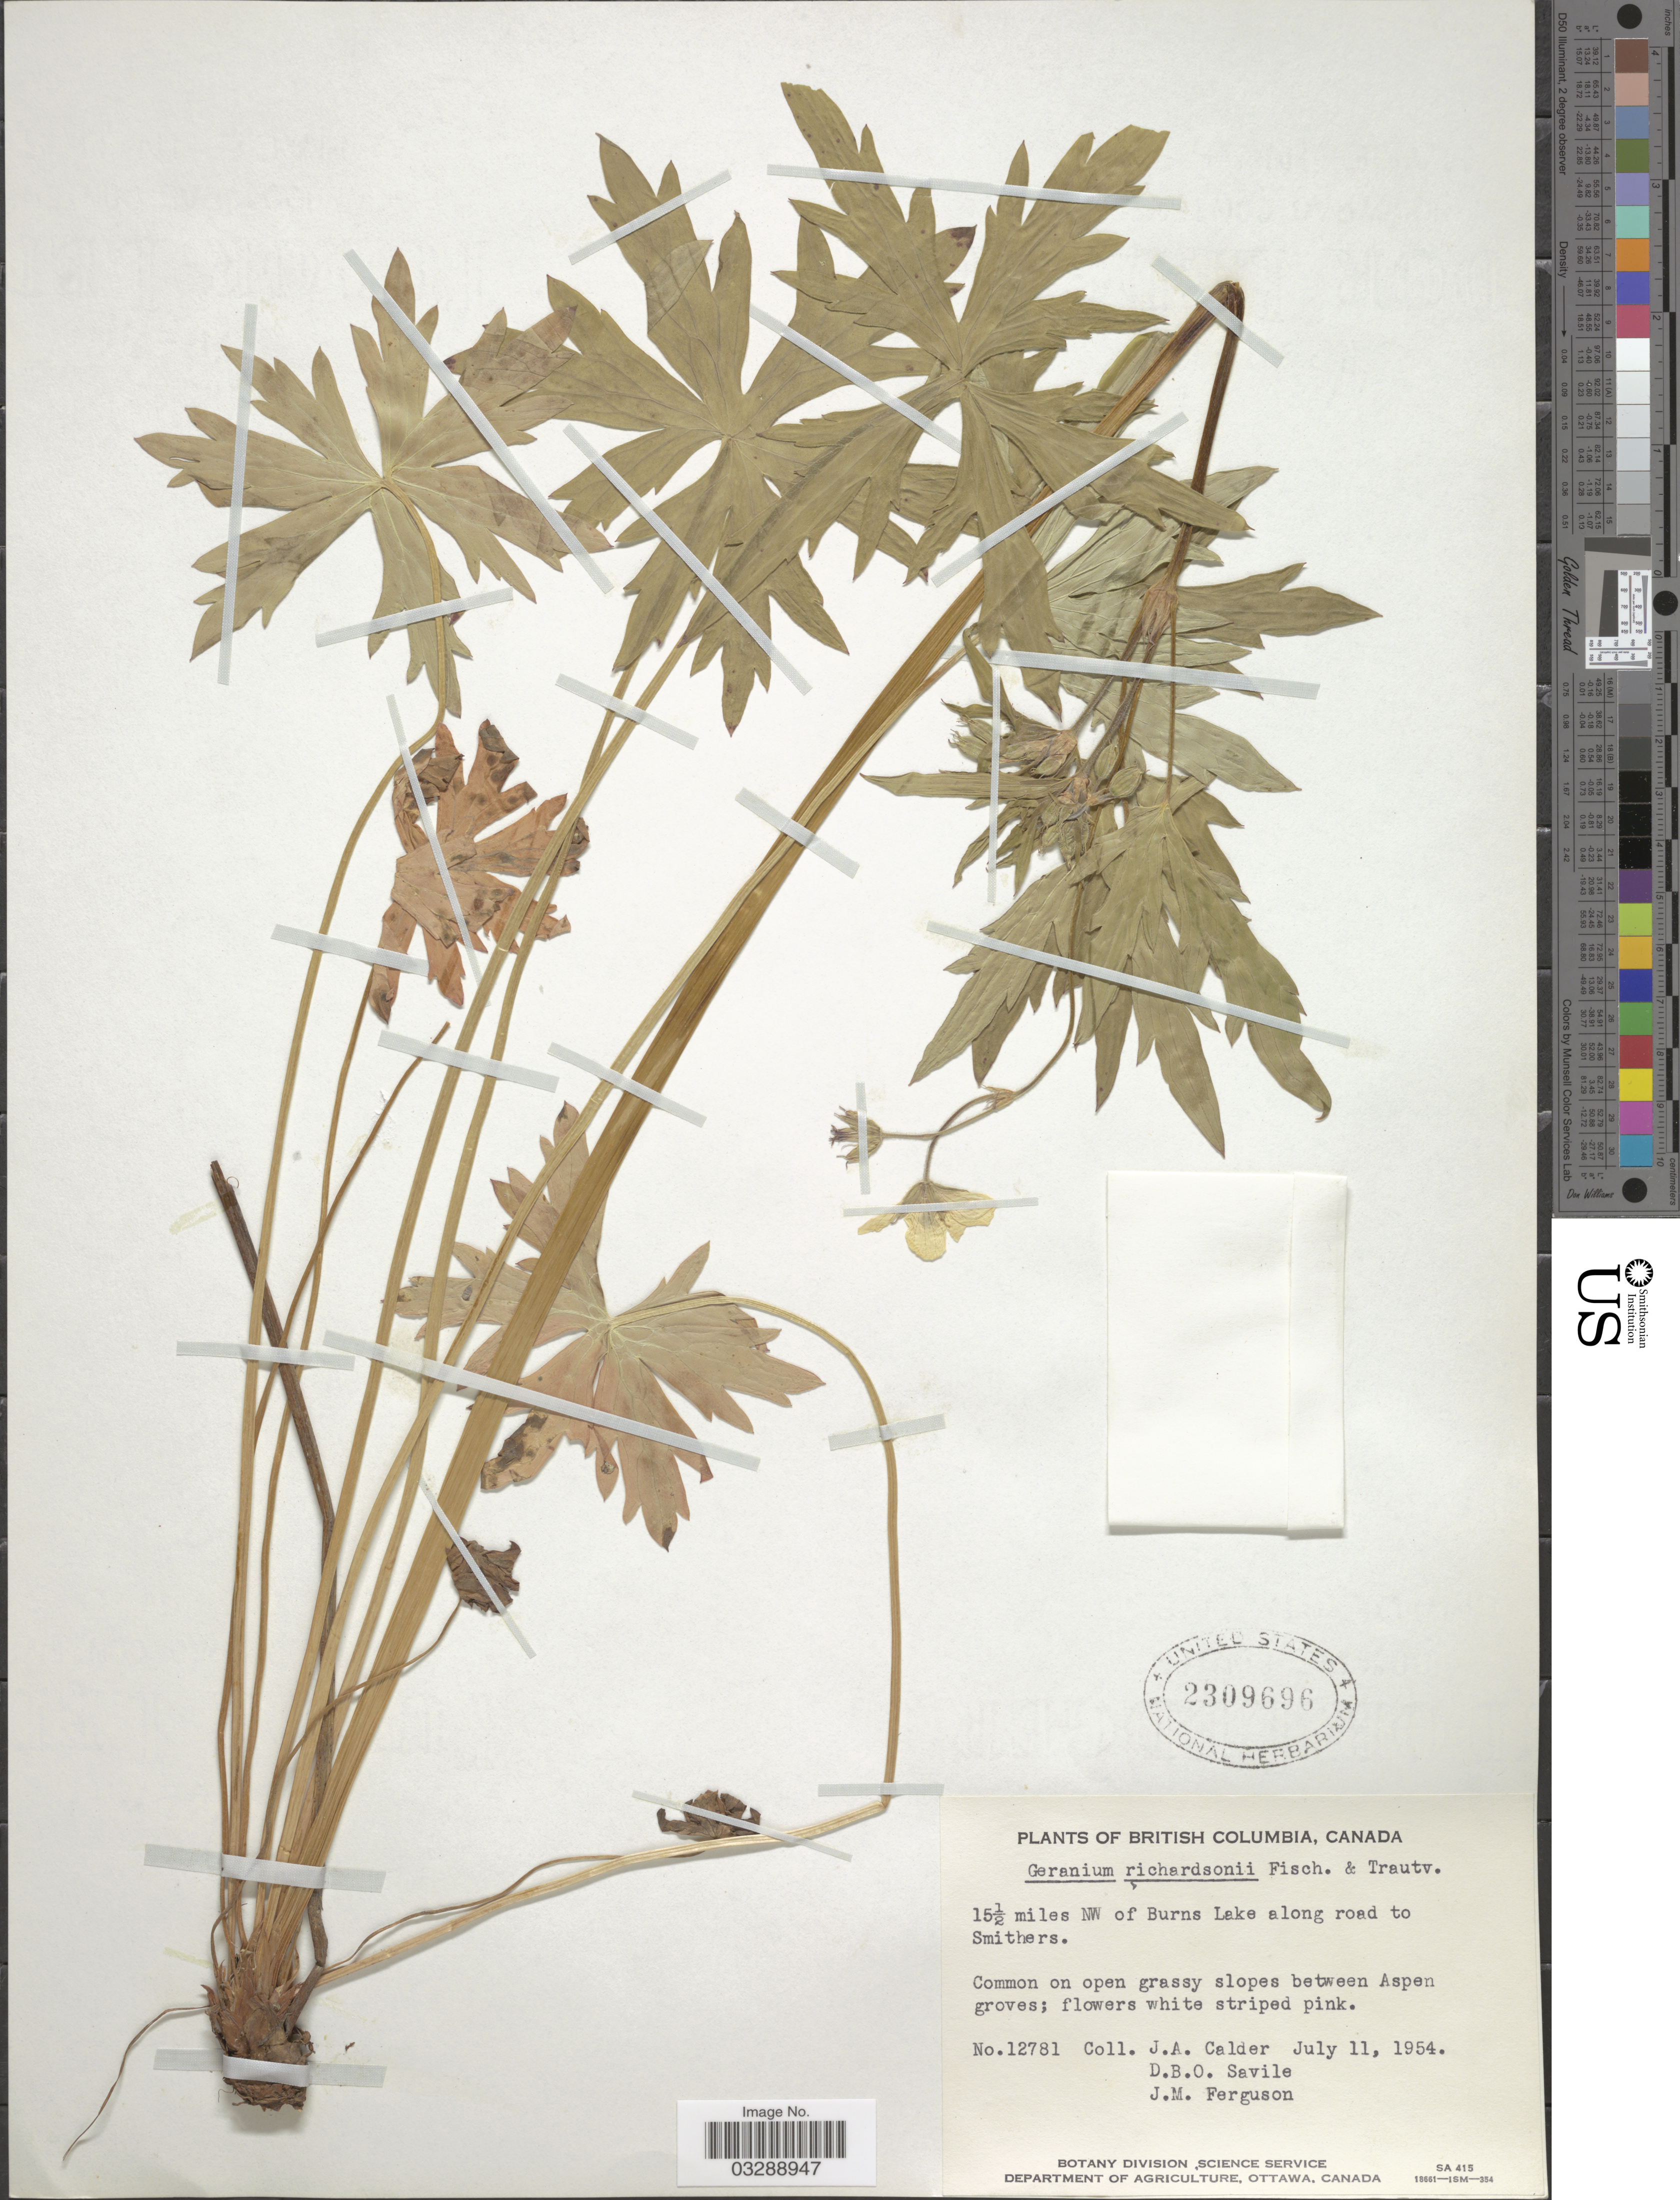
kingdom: Plantae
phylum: Tracheophyta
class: Magnoliopsida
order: Geraniales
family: Geraniaceae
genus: Geranium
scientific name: Geranium richardsonii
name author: Fisch. & Trautv.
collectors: J. A. Calder, D. Savile & J. M. Ferguson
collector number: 12781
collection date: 1954-07-11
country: Canada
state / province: British Columbia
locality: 15½ miles NW of Burns Lake along road to Smithers.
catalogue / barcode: US 2309696